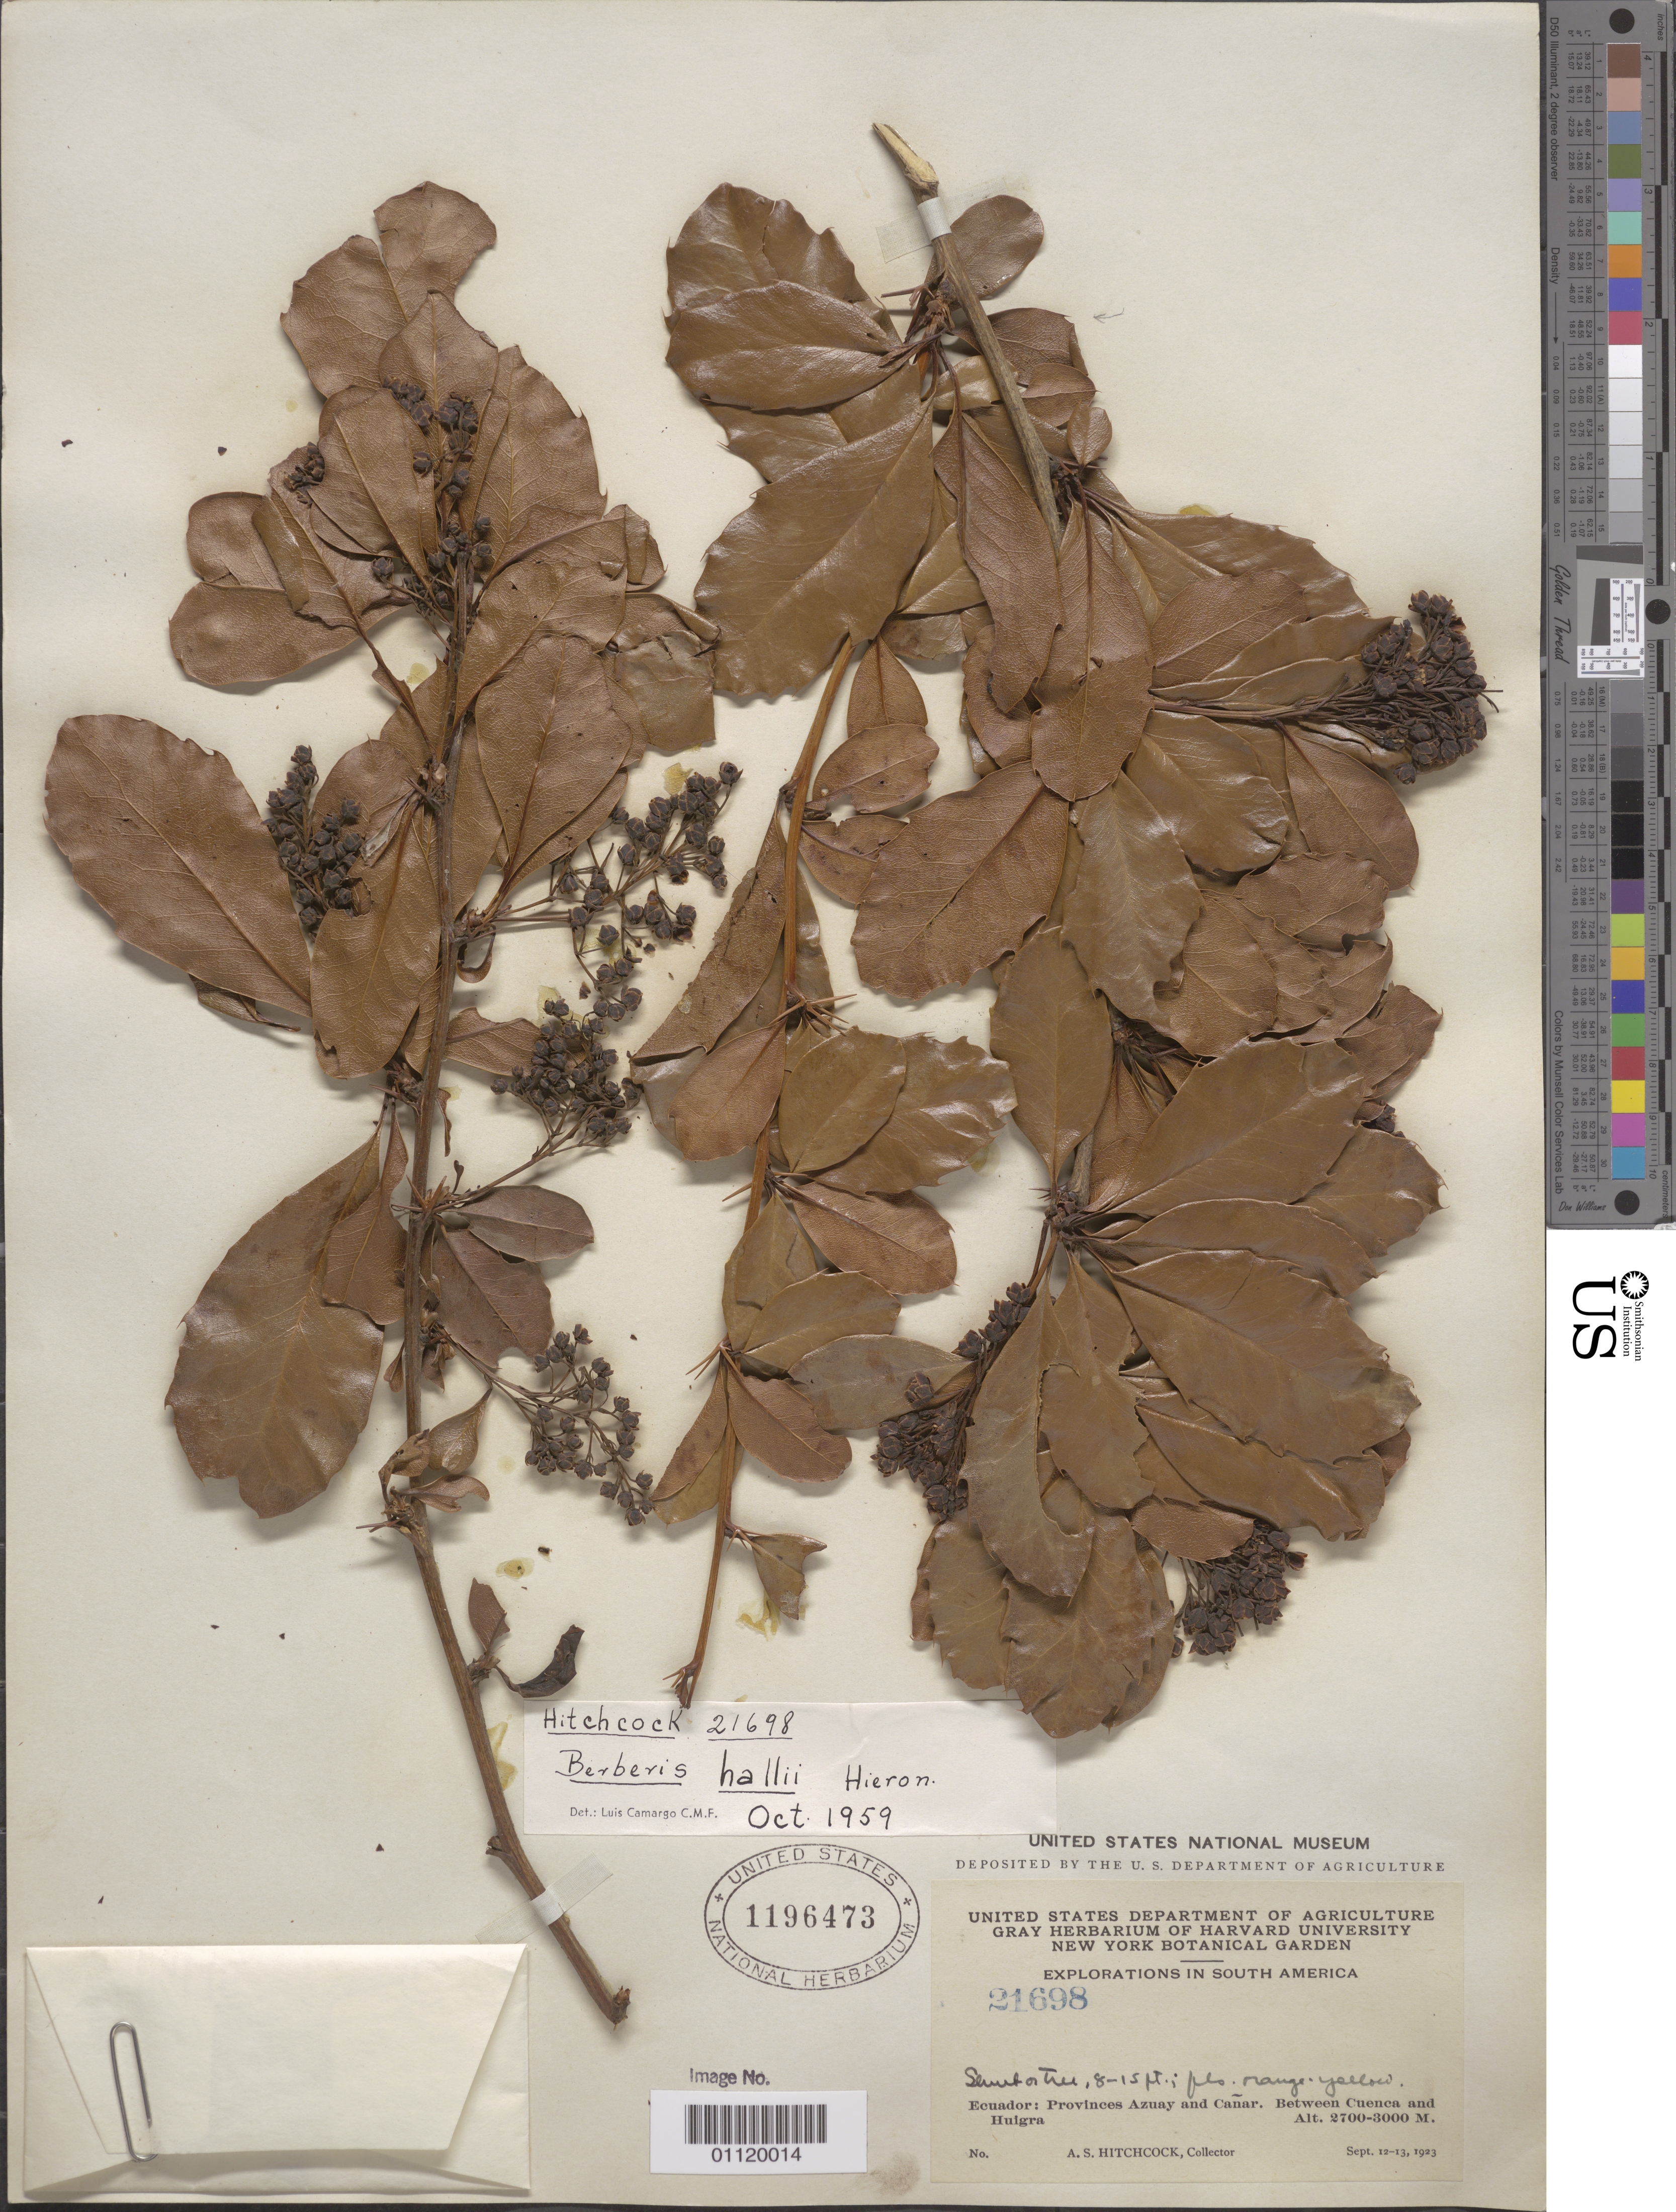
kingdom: Plantae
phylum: Tracheophyta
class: Magnoliopsida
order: Ranunculales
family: Berberidaceae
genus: Berberis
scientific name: Berberis multiflora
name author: Benth.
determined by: Ulloa Ulloa, C.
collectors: A. S. Hitchcock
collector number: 21698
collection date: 1923-09-12/1923-09-13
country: Ecuador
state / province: Azuay / Cañar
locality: Between Cuenca and Huigra.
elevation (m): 2700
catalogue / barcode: US 1196473